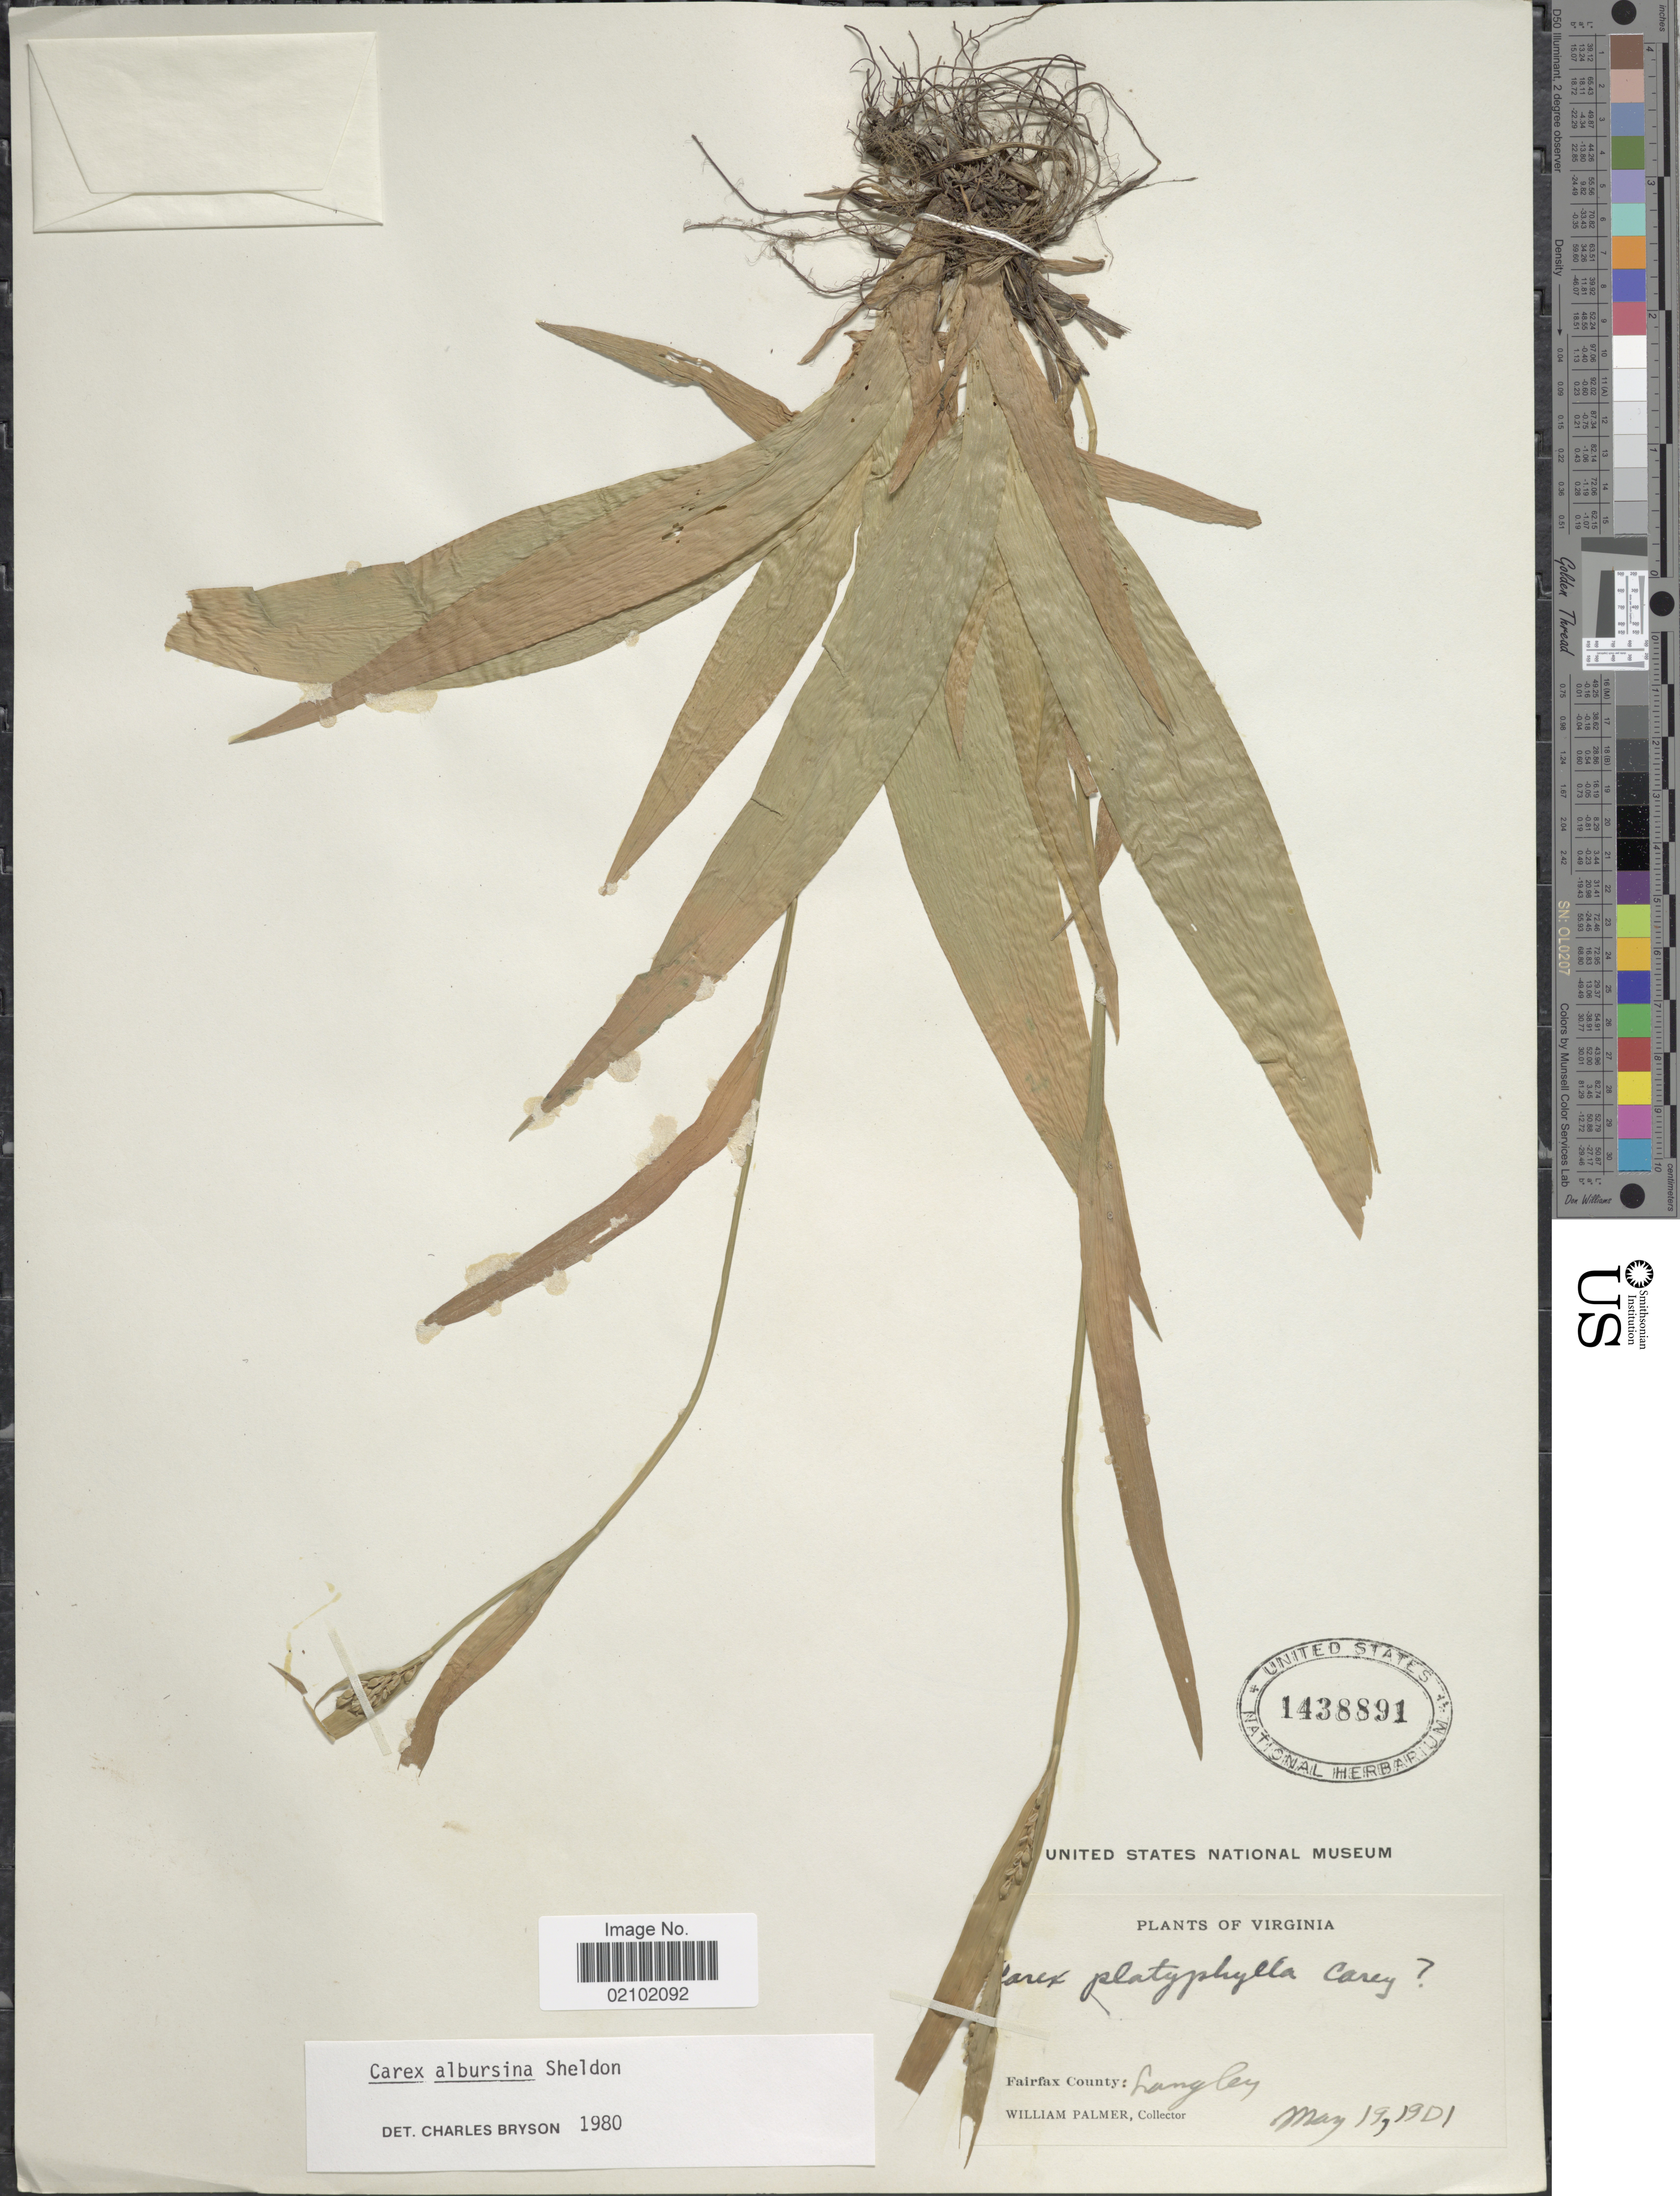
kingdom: Plantae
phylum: Tracheophyta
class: Liliopsida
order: Poales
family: Cyperaceae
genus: Carex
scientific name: Carex albursina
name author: E. Sheld.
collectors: W. Palmer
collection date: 1901-05-19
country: United States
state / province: Virginia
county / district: Fairfax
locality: Fairfax County: Langley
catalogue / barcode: US 1438891